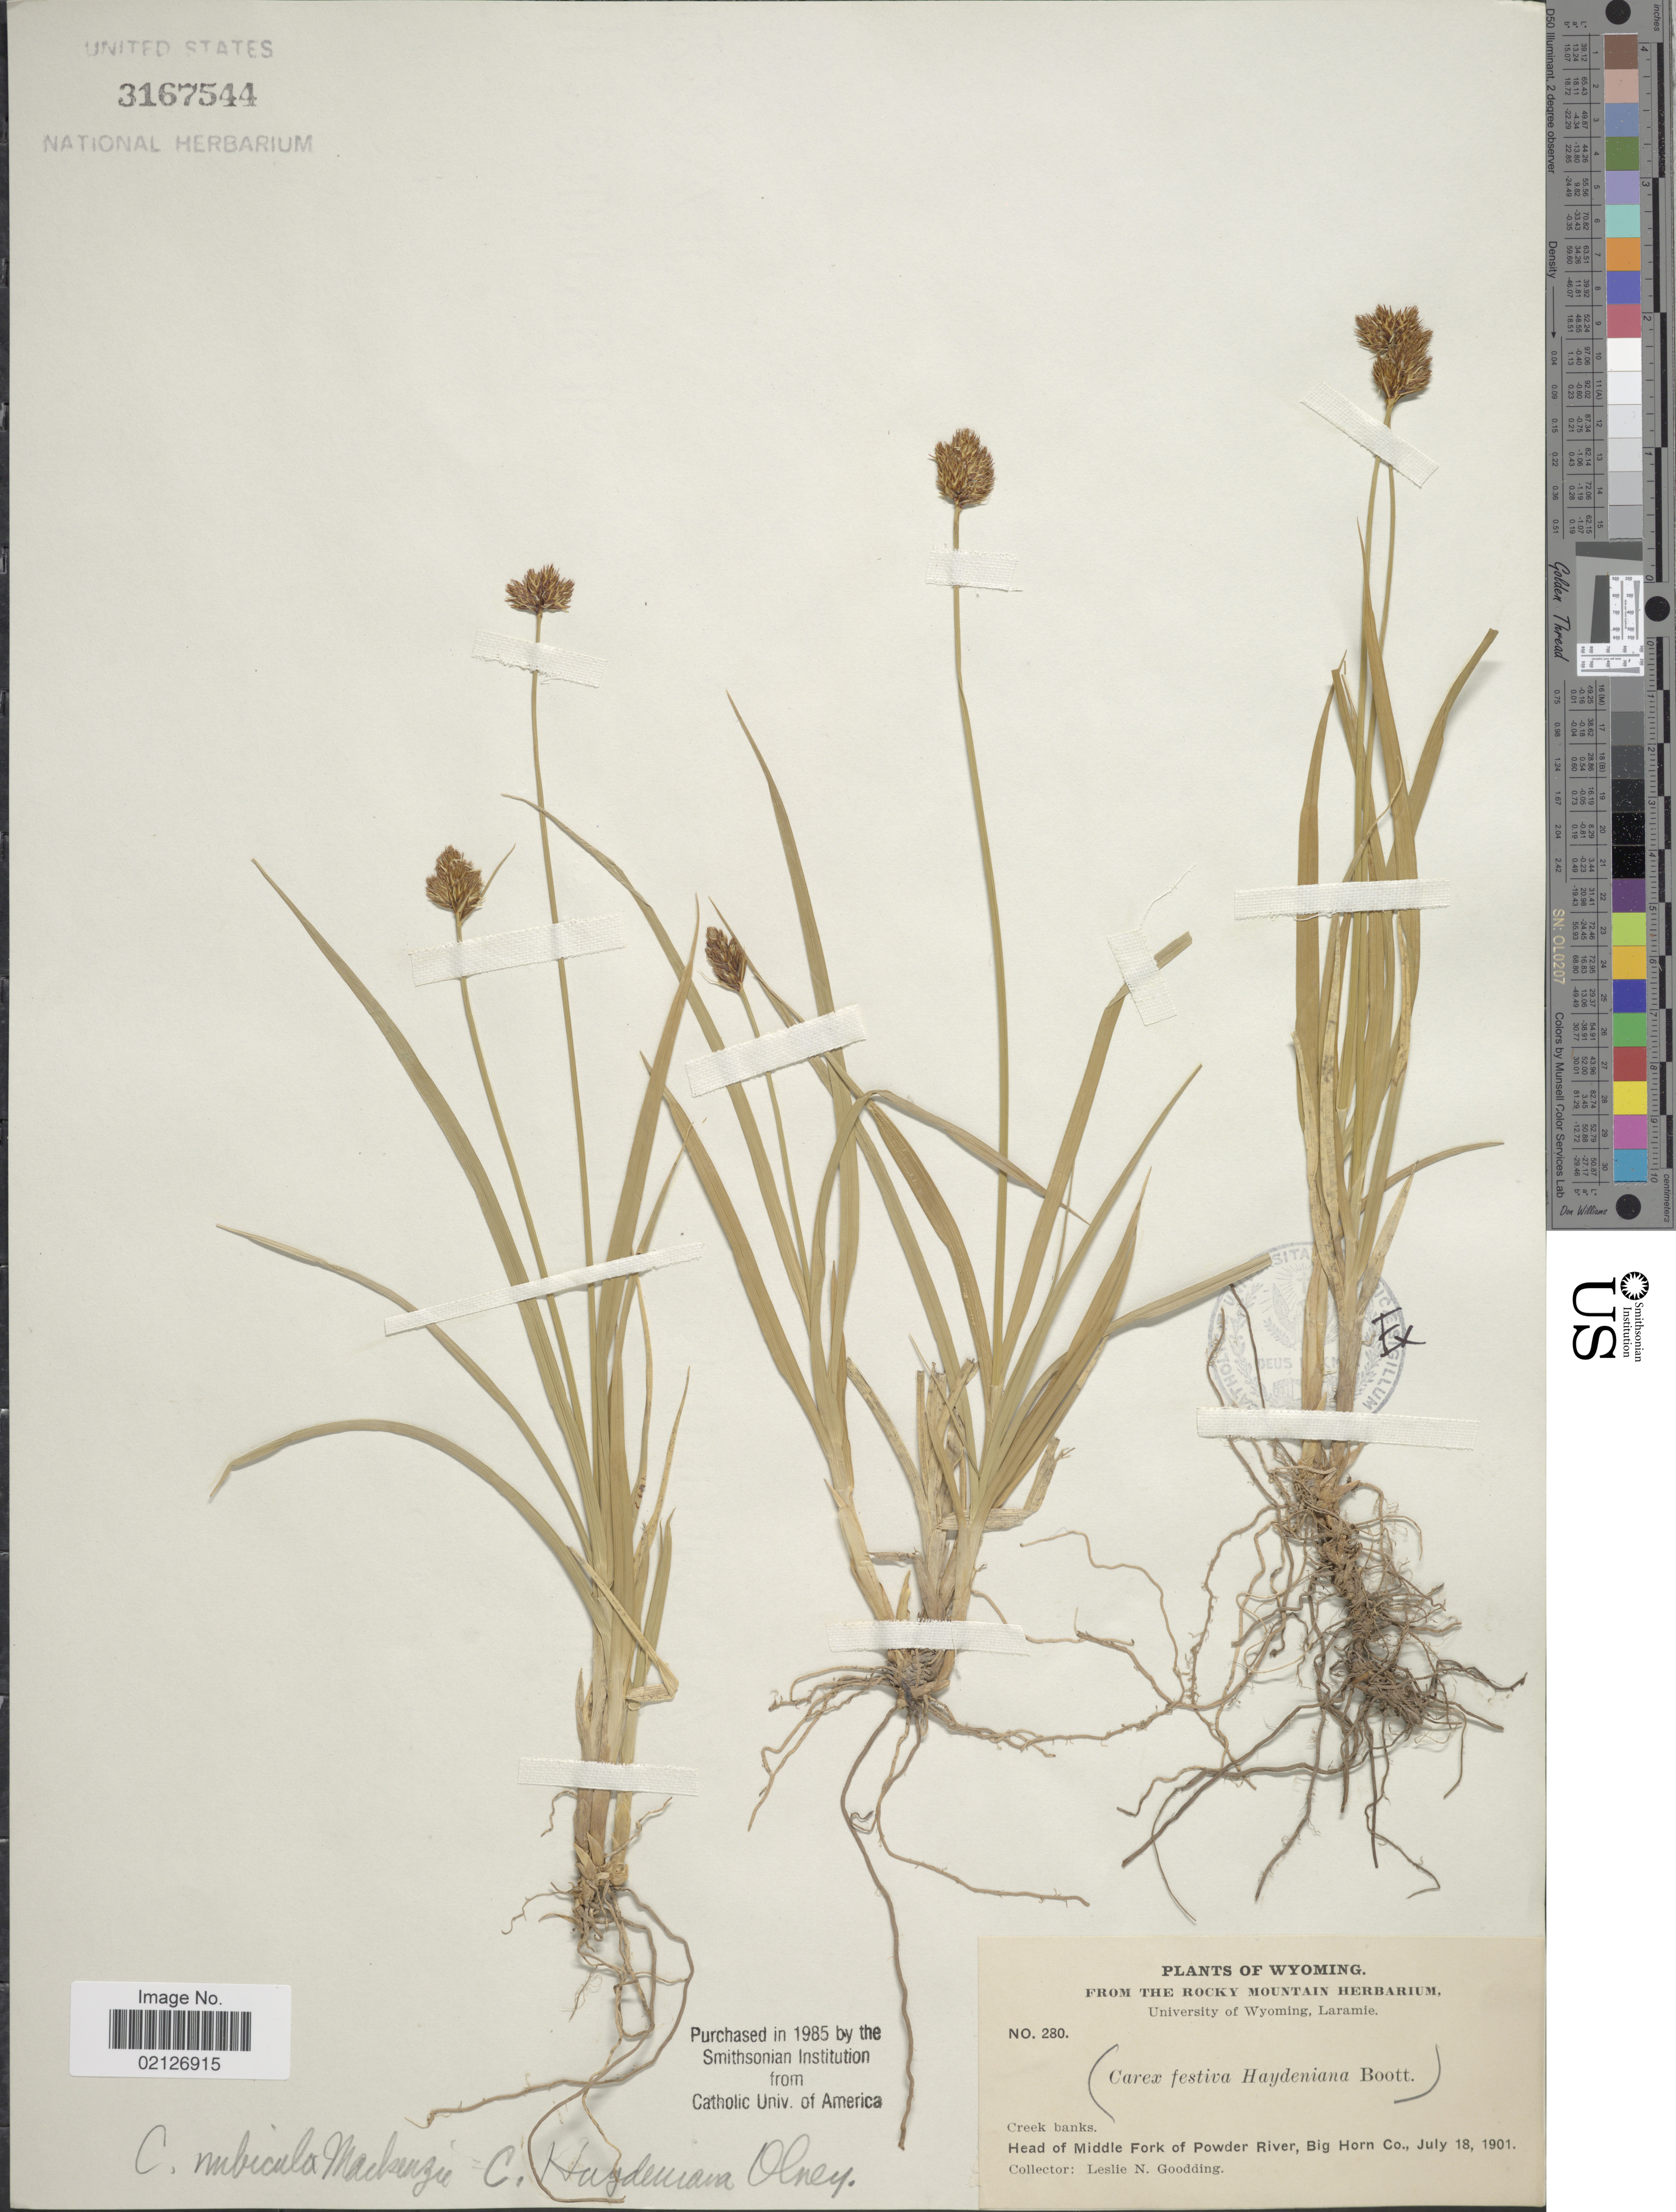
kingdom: Plantae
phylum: Tracheophyta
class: Liliopsida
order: Poales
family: Cyperaceae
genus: Carex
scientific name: Carex microptera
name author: Mack.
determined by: Whitkus, R.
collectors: L. N. Goodding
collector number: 280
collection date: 1901-07-18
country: United States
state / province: Wyoming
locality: Creek banks, head of Middle Fork of Powder River, Big Horn Co.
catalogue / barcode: US 3167544